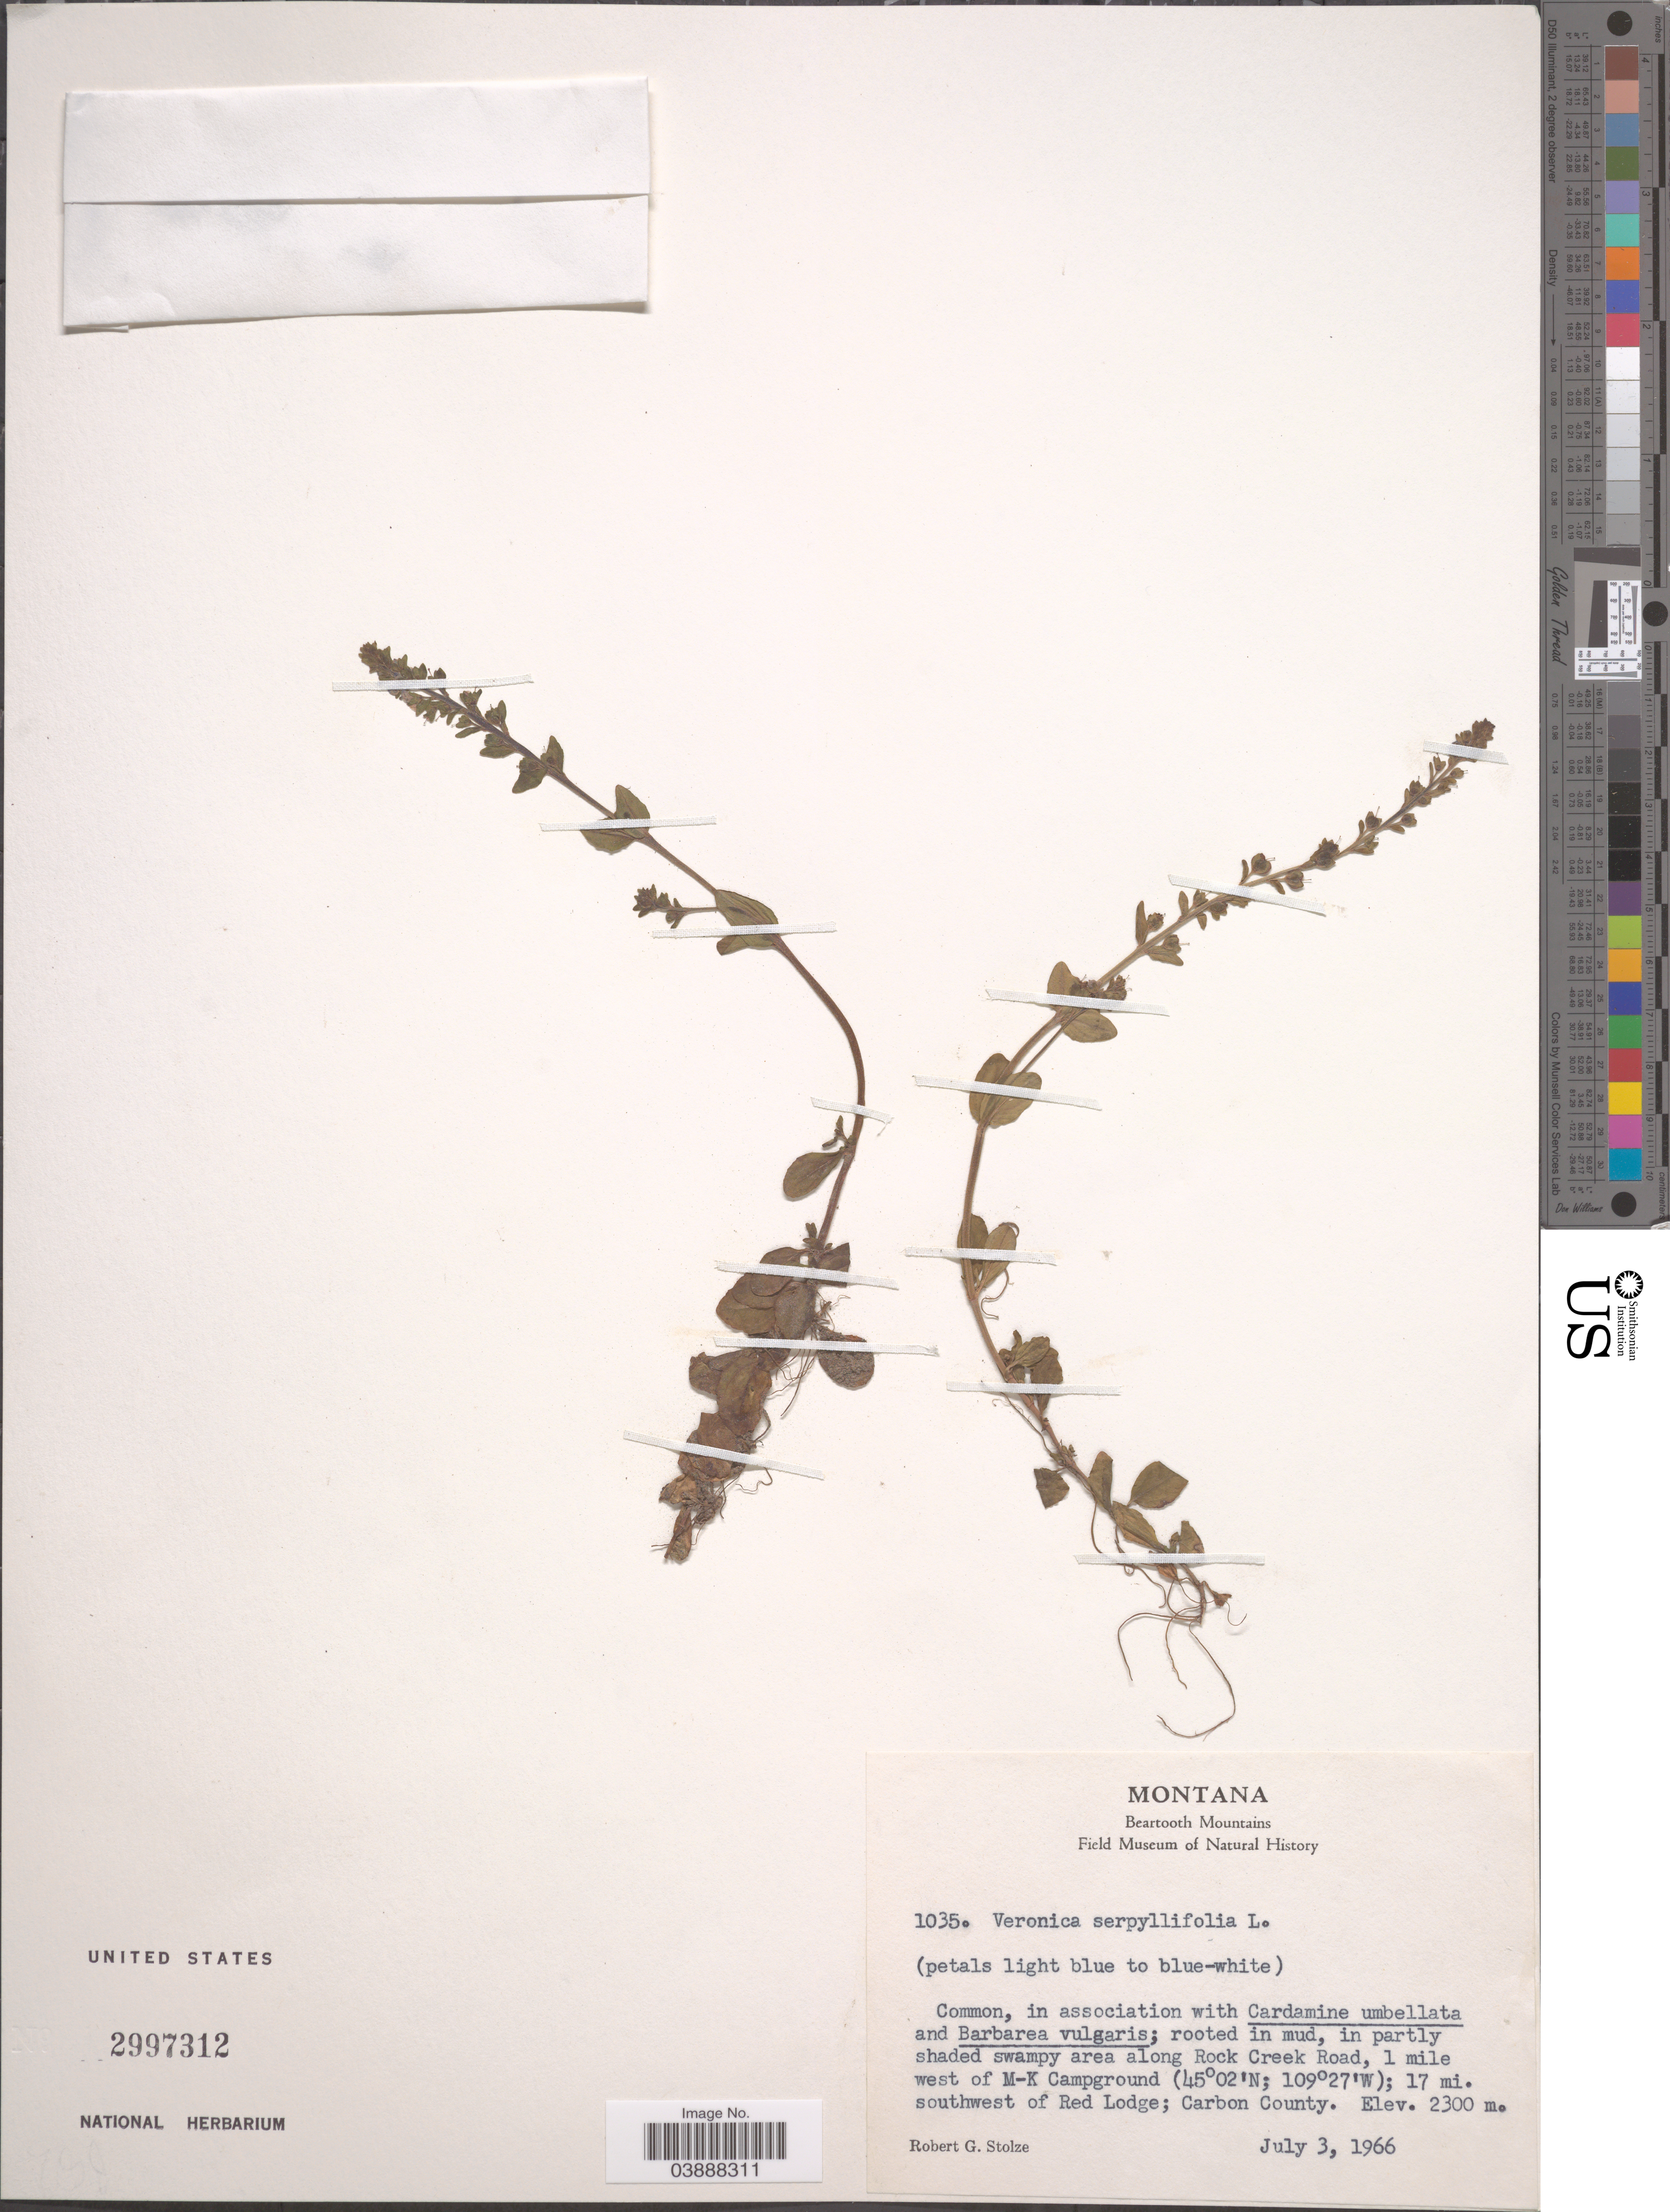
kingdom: Plantae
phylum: Tracheophyta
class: Magnoliopsida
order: Lamiales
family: Plantaginaceae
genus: Veronica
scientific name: Veronica serpyllifolia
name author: L.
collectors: R. G. Stolze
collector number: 1035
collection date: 1966-07-03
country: United States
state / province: Montana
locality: Beartooth Mountains. Along Rock Creek Road, 1 mile west of M-K Campground; 17 mi. southwest of Red Lodge; Carbon County.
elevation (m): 2300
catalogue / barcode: US 2997312